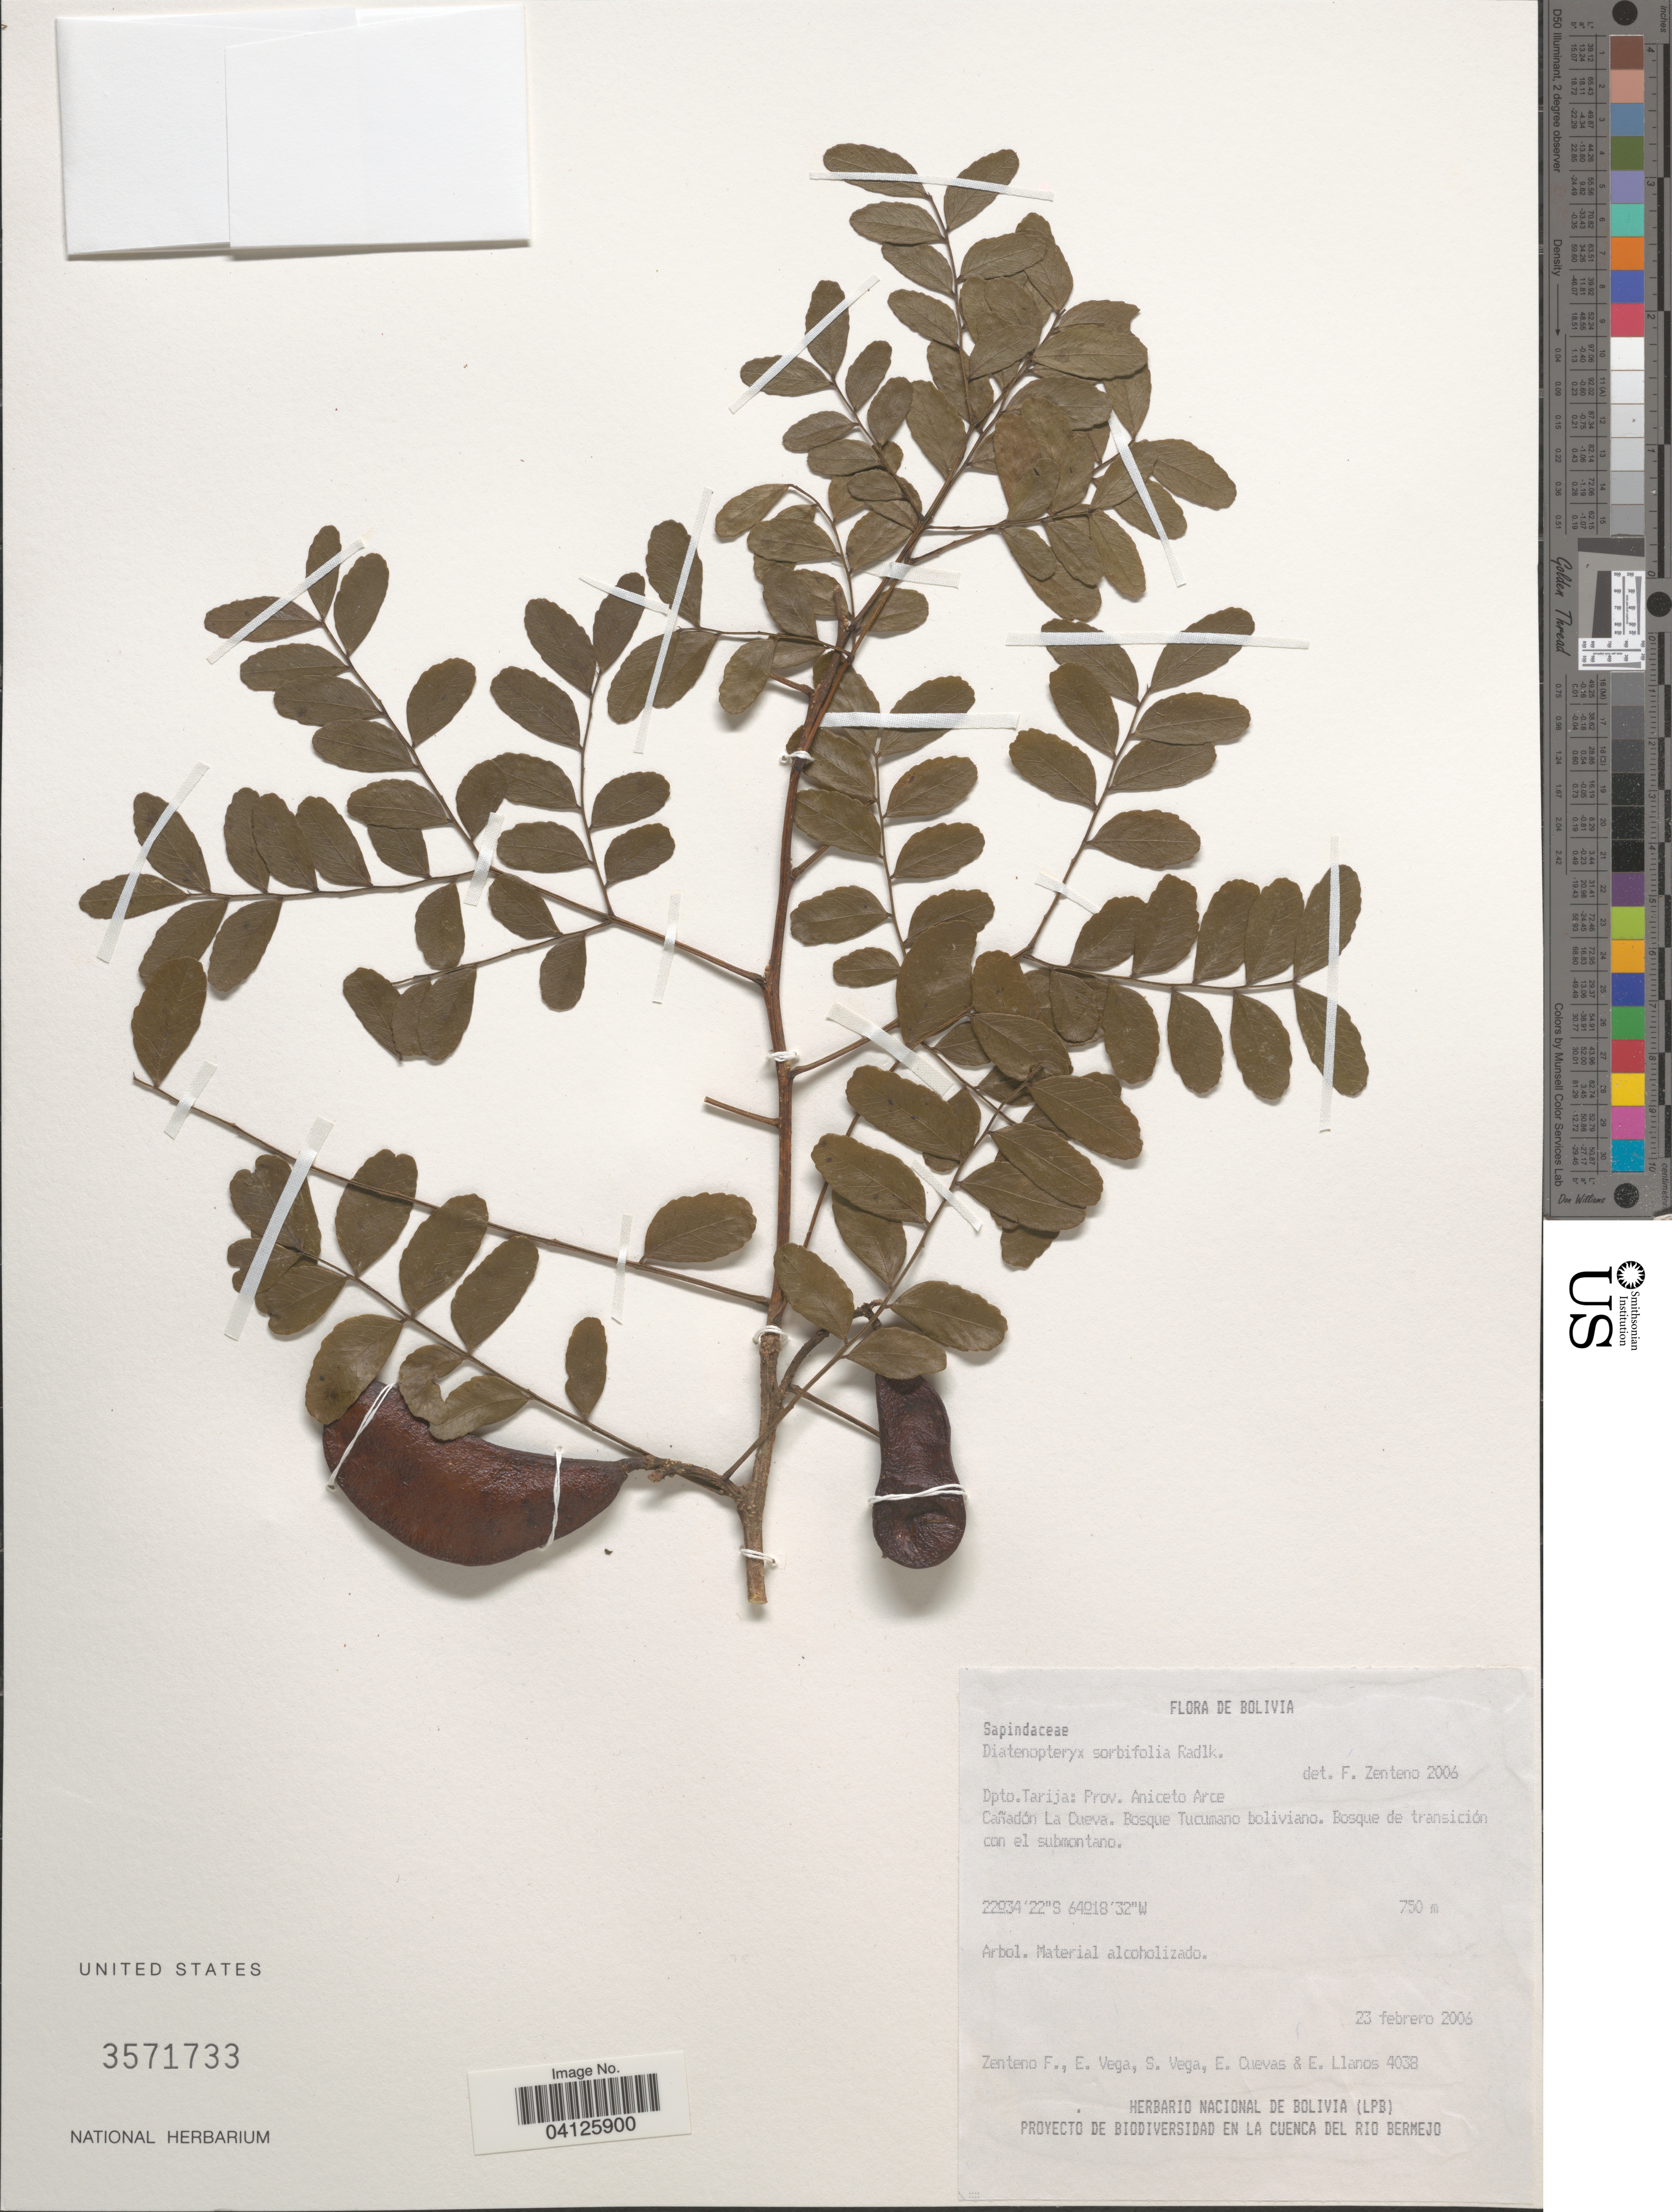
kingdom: Plantae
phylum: Tracheophyta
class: Magnoliopsida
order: Sapindales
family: Sapindaceae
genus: Diatenopteryx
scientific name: Diatenopteryx sorbifolia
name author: Radlk.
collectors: F. Zenteno, E. Vega, S. Vega, E. Cuevas & E. Llanos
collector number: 4038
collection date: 2006-02-23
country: Bolivia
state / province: Tarija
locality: Prov. Aniceto Arce. Cañadón La Cueva. Bosque Tucumano boliviano.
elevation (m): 750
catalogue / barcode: US 3571733